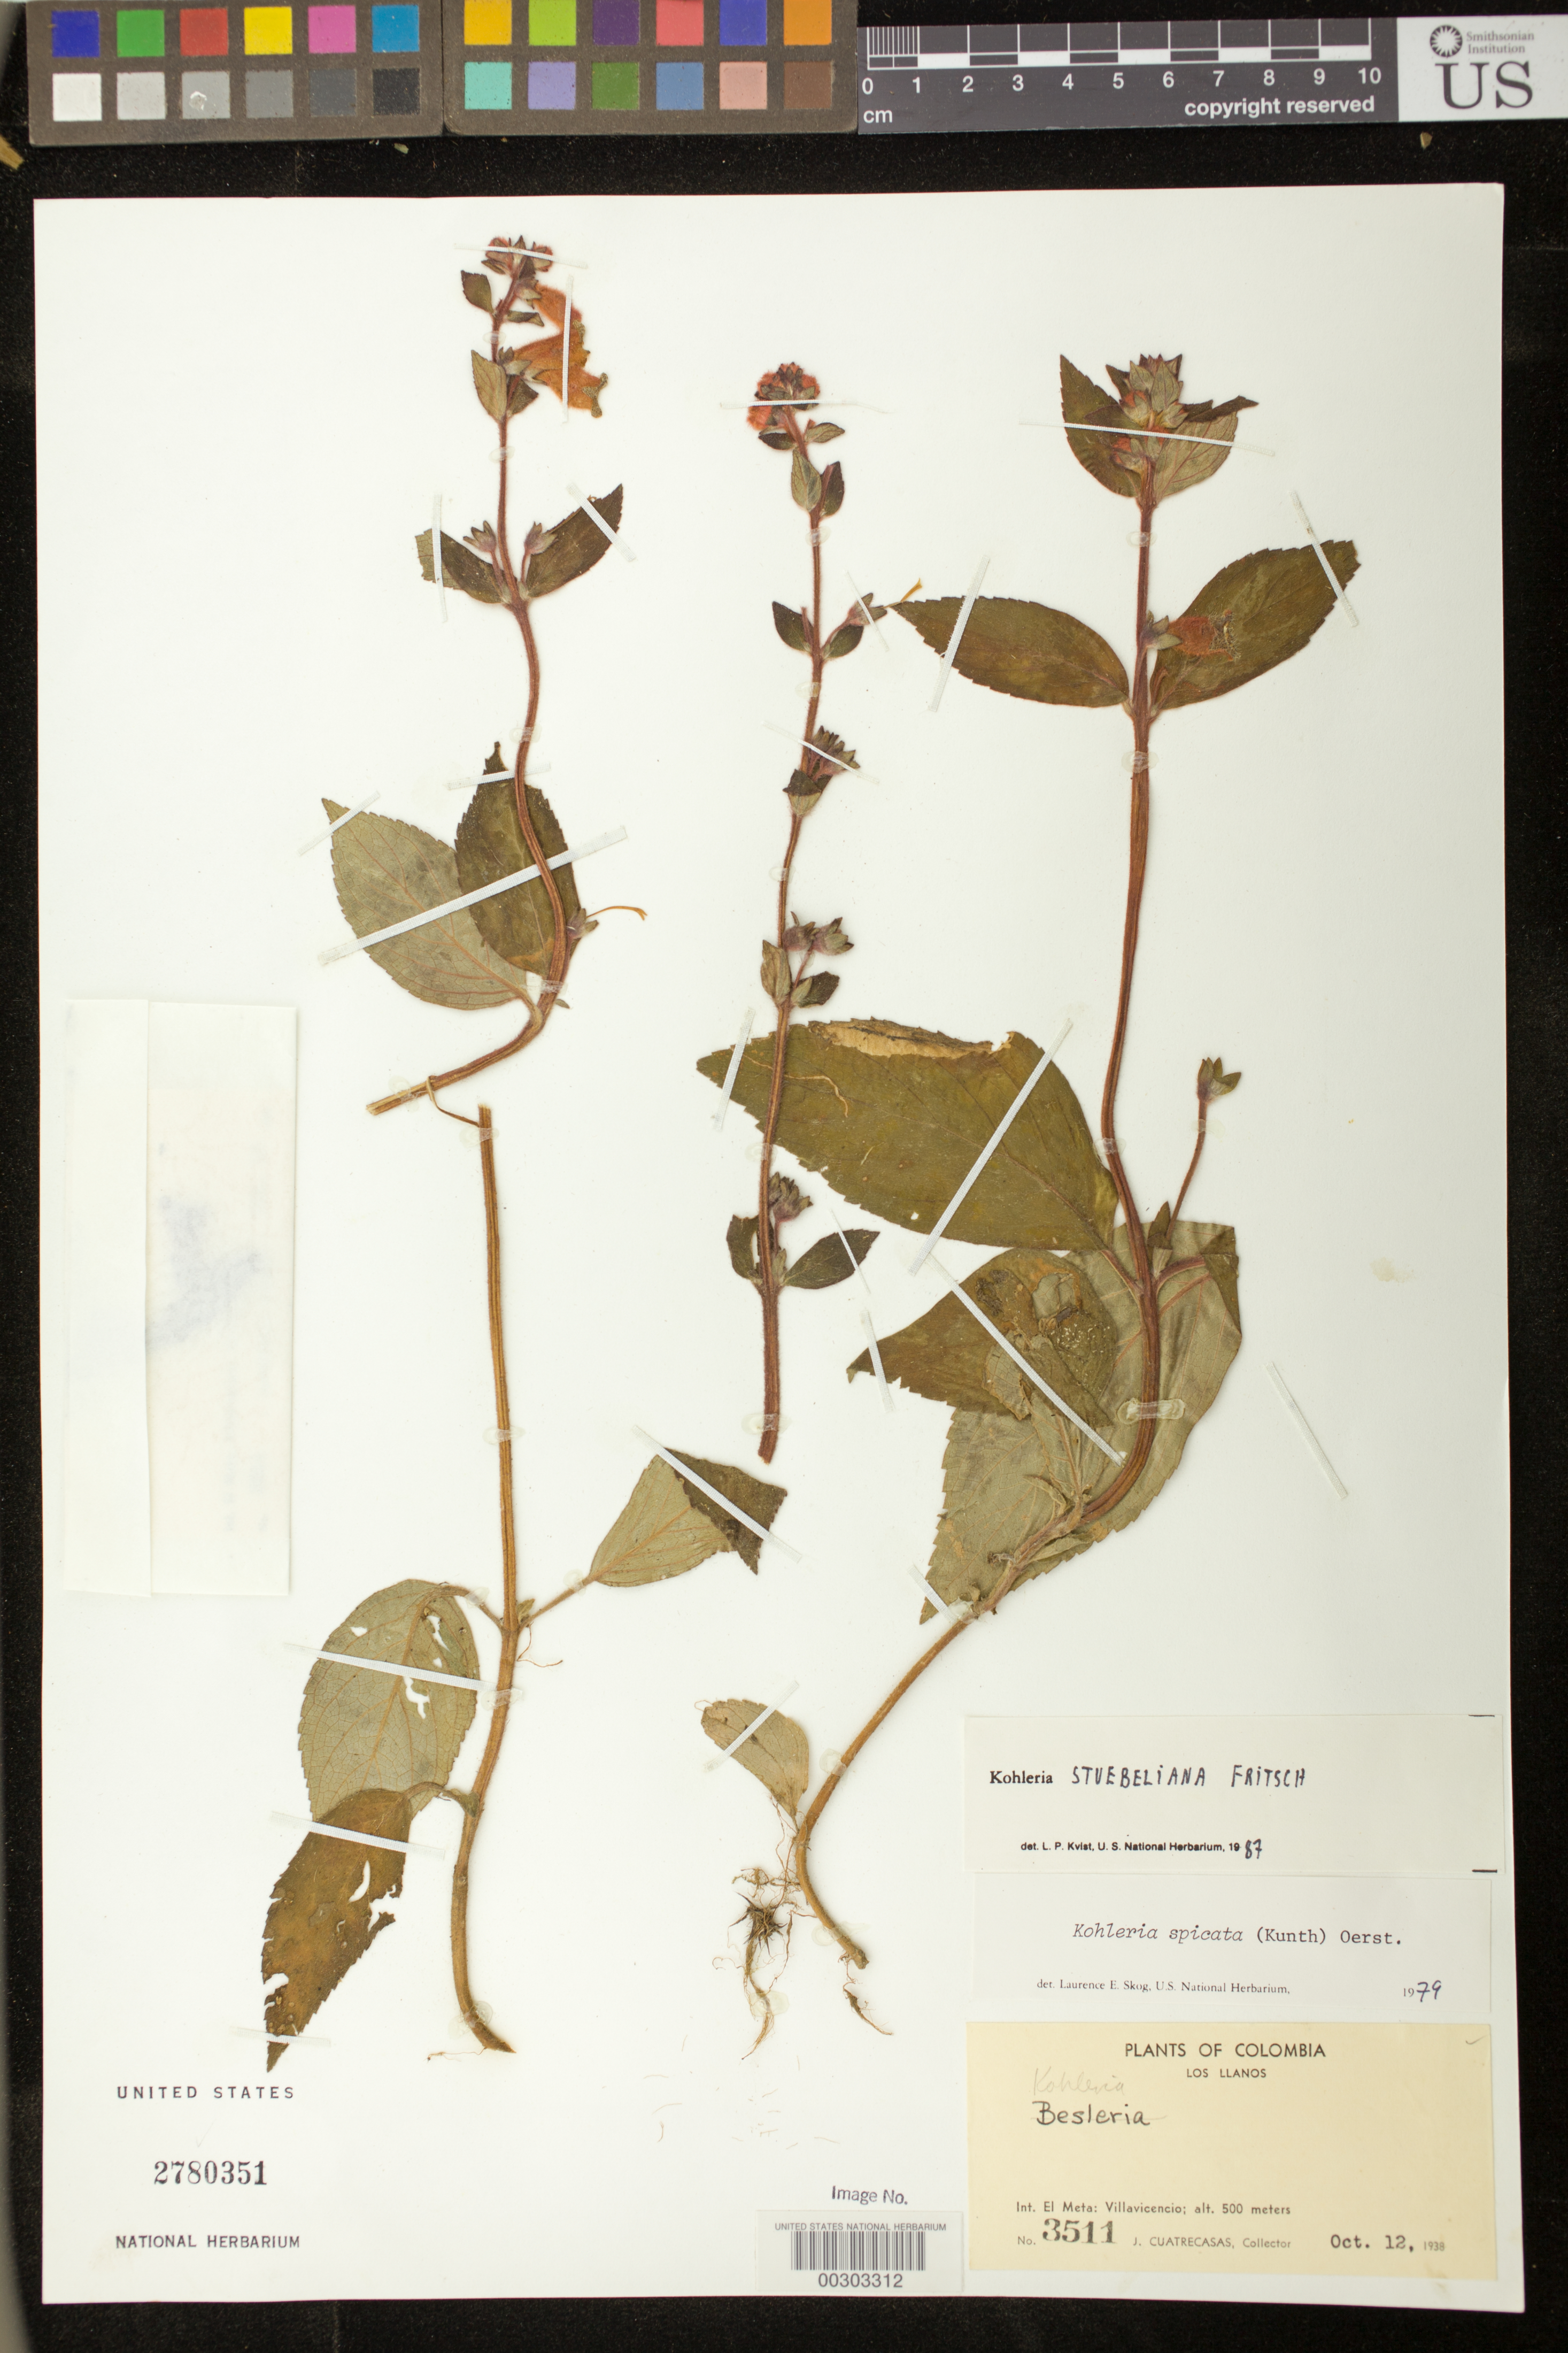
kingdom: Plantae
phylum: Tracheophyta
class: Magnoliopsida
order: Lamiales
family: Gesneriaceae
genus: Kohleria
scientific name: Kohleria stuebeliana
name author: Fritsch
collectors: J. Cuatrecasas & et al.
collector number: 3511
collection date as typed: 12 Oct 1938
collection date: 1938-10-12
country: Colombia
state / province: Meta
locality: Villavicencio, Los Llanos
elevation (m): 500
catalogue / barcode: US 2780351